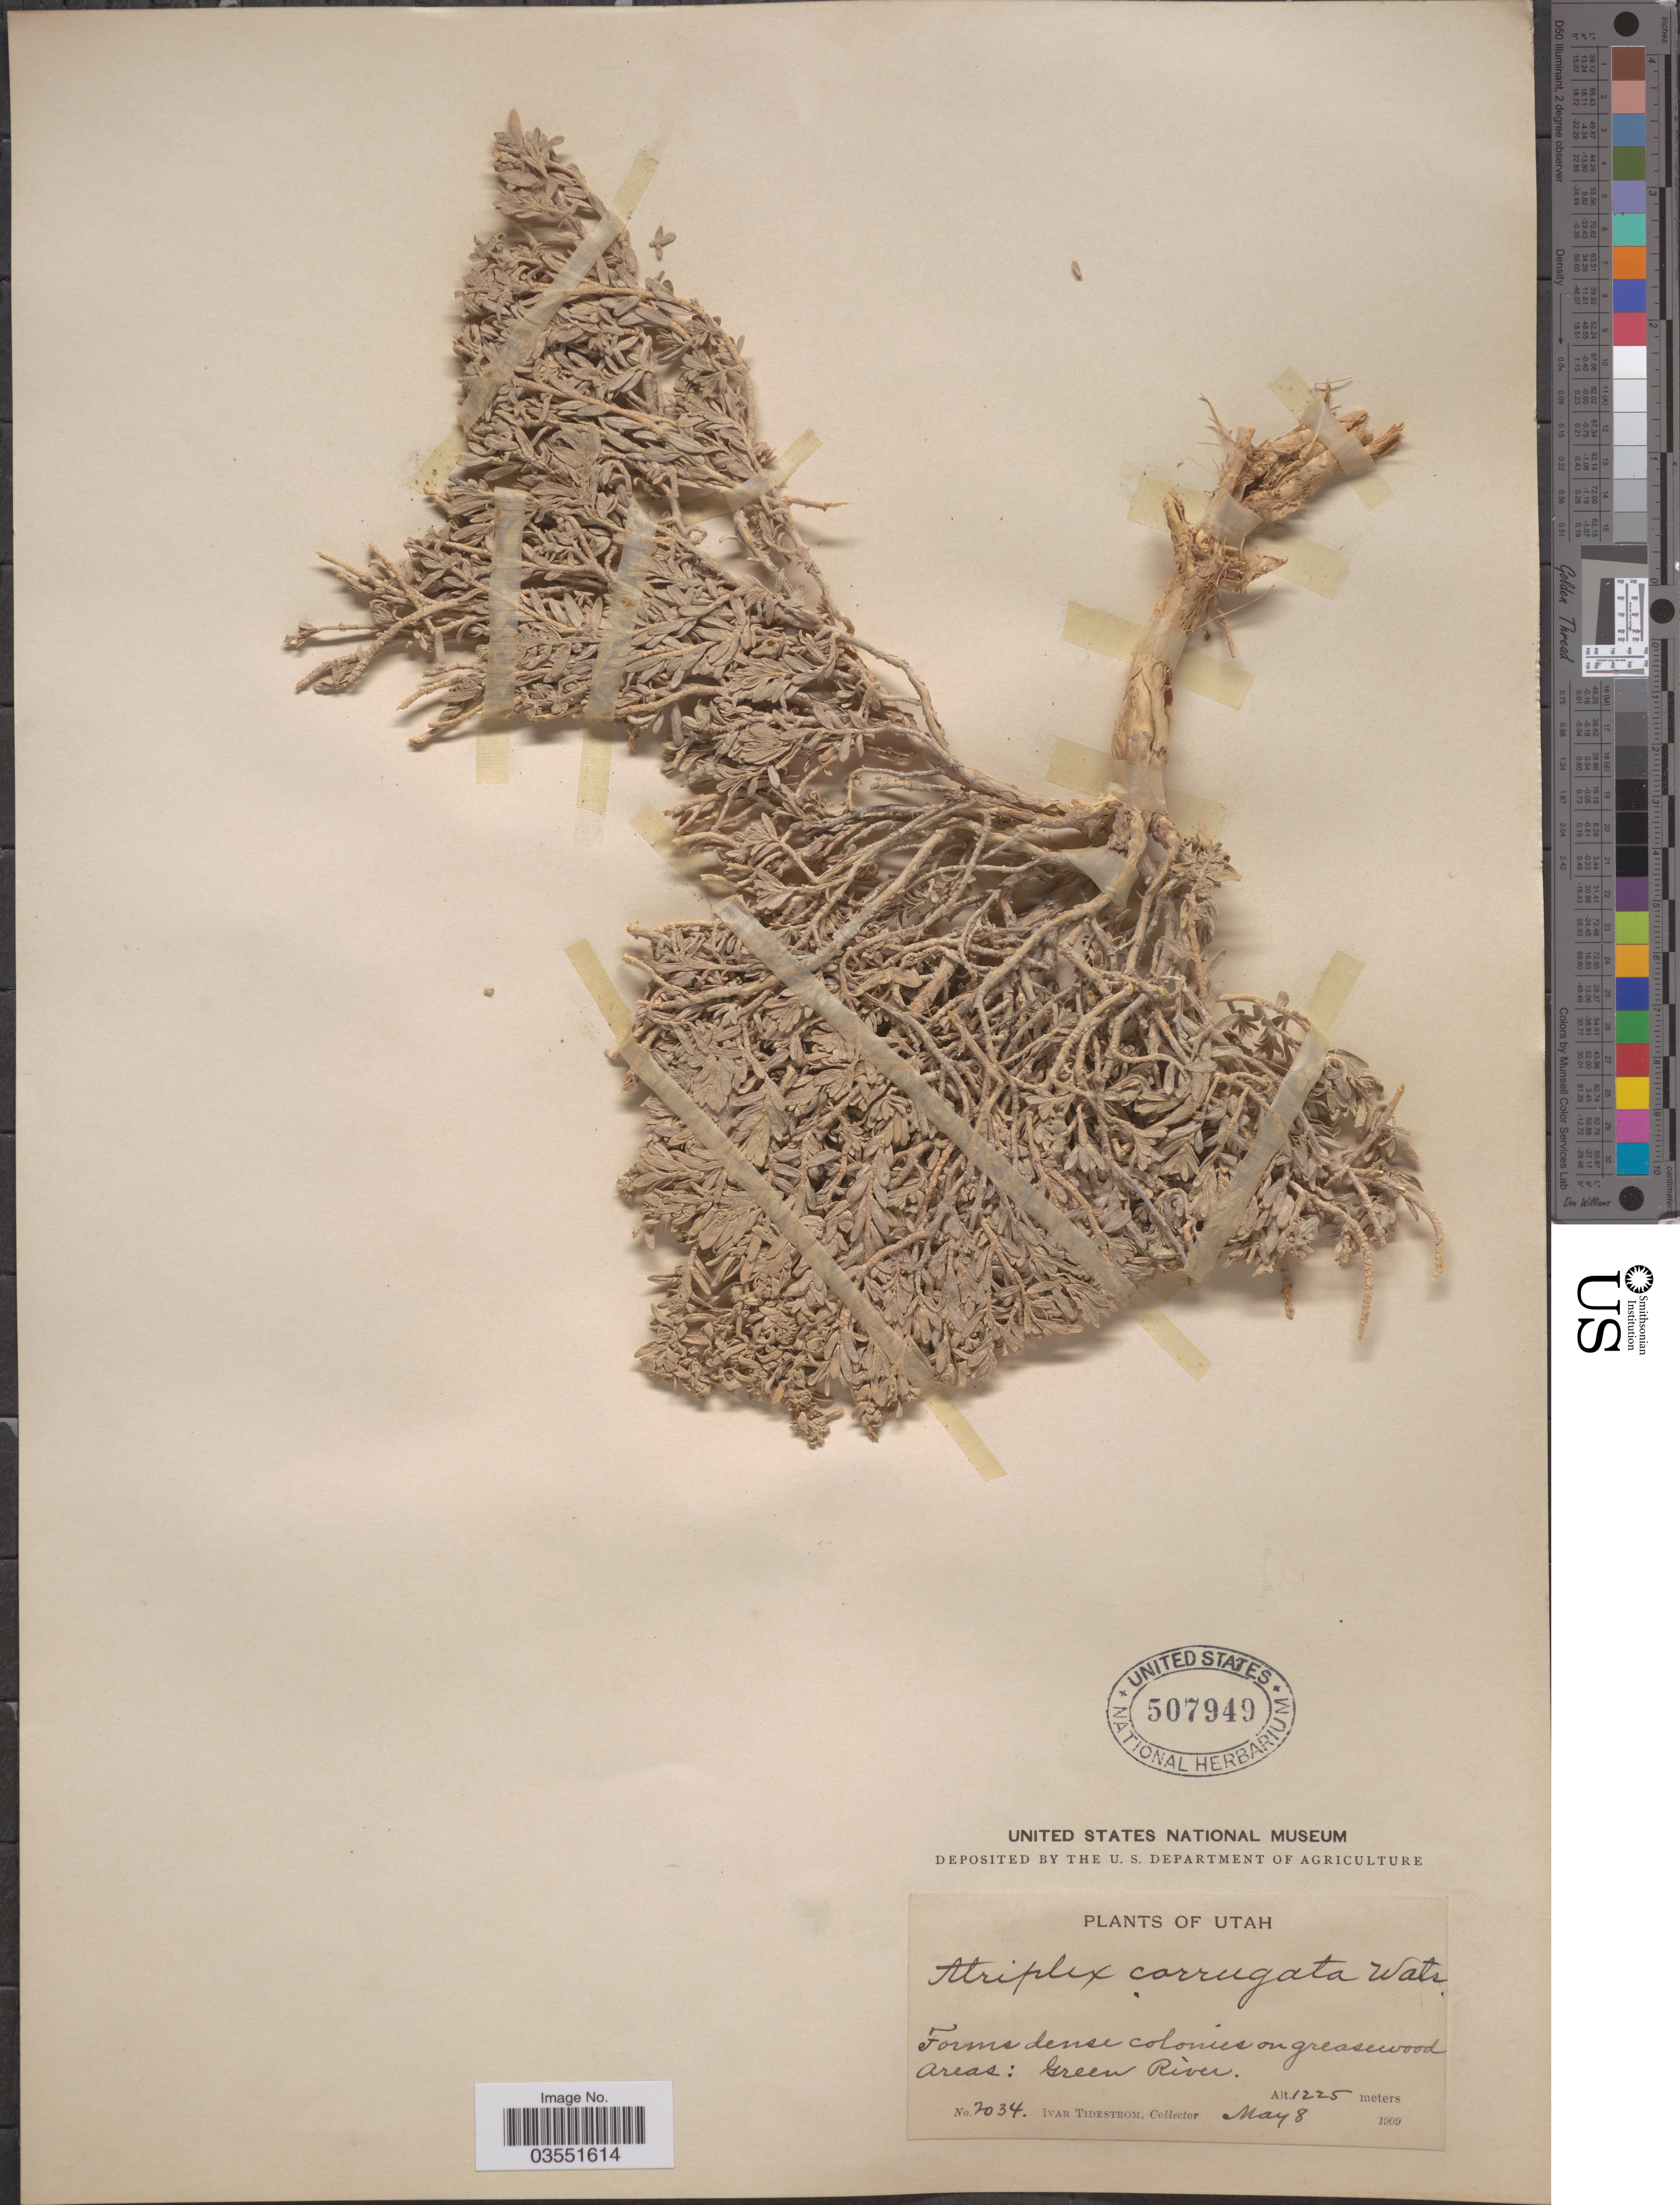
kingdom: Plantae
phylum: Tracheophyta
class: Magnoliopsida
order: Caryophyllales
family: Amaranthaceae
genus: Atriplex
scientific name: Atriplex corrugata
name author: S. Watson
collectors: I. F. Tidestrom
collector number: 2034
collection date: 1909-05-08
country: United States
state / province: Utah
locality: On greasewood areas: Green River.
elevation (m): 1225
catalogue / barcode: US 507949